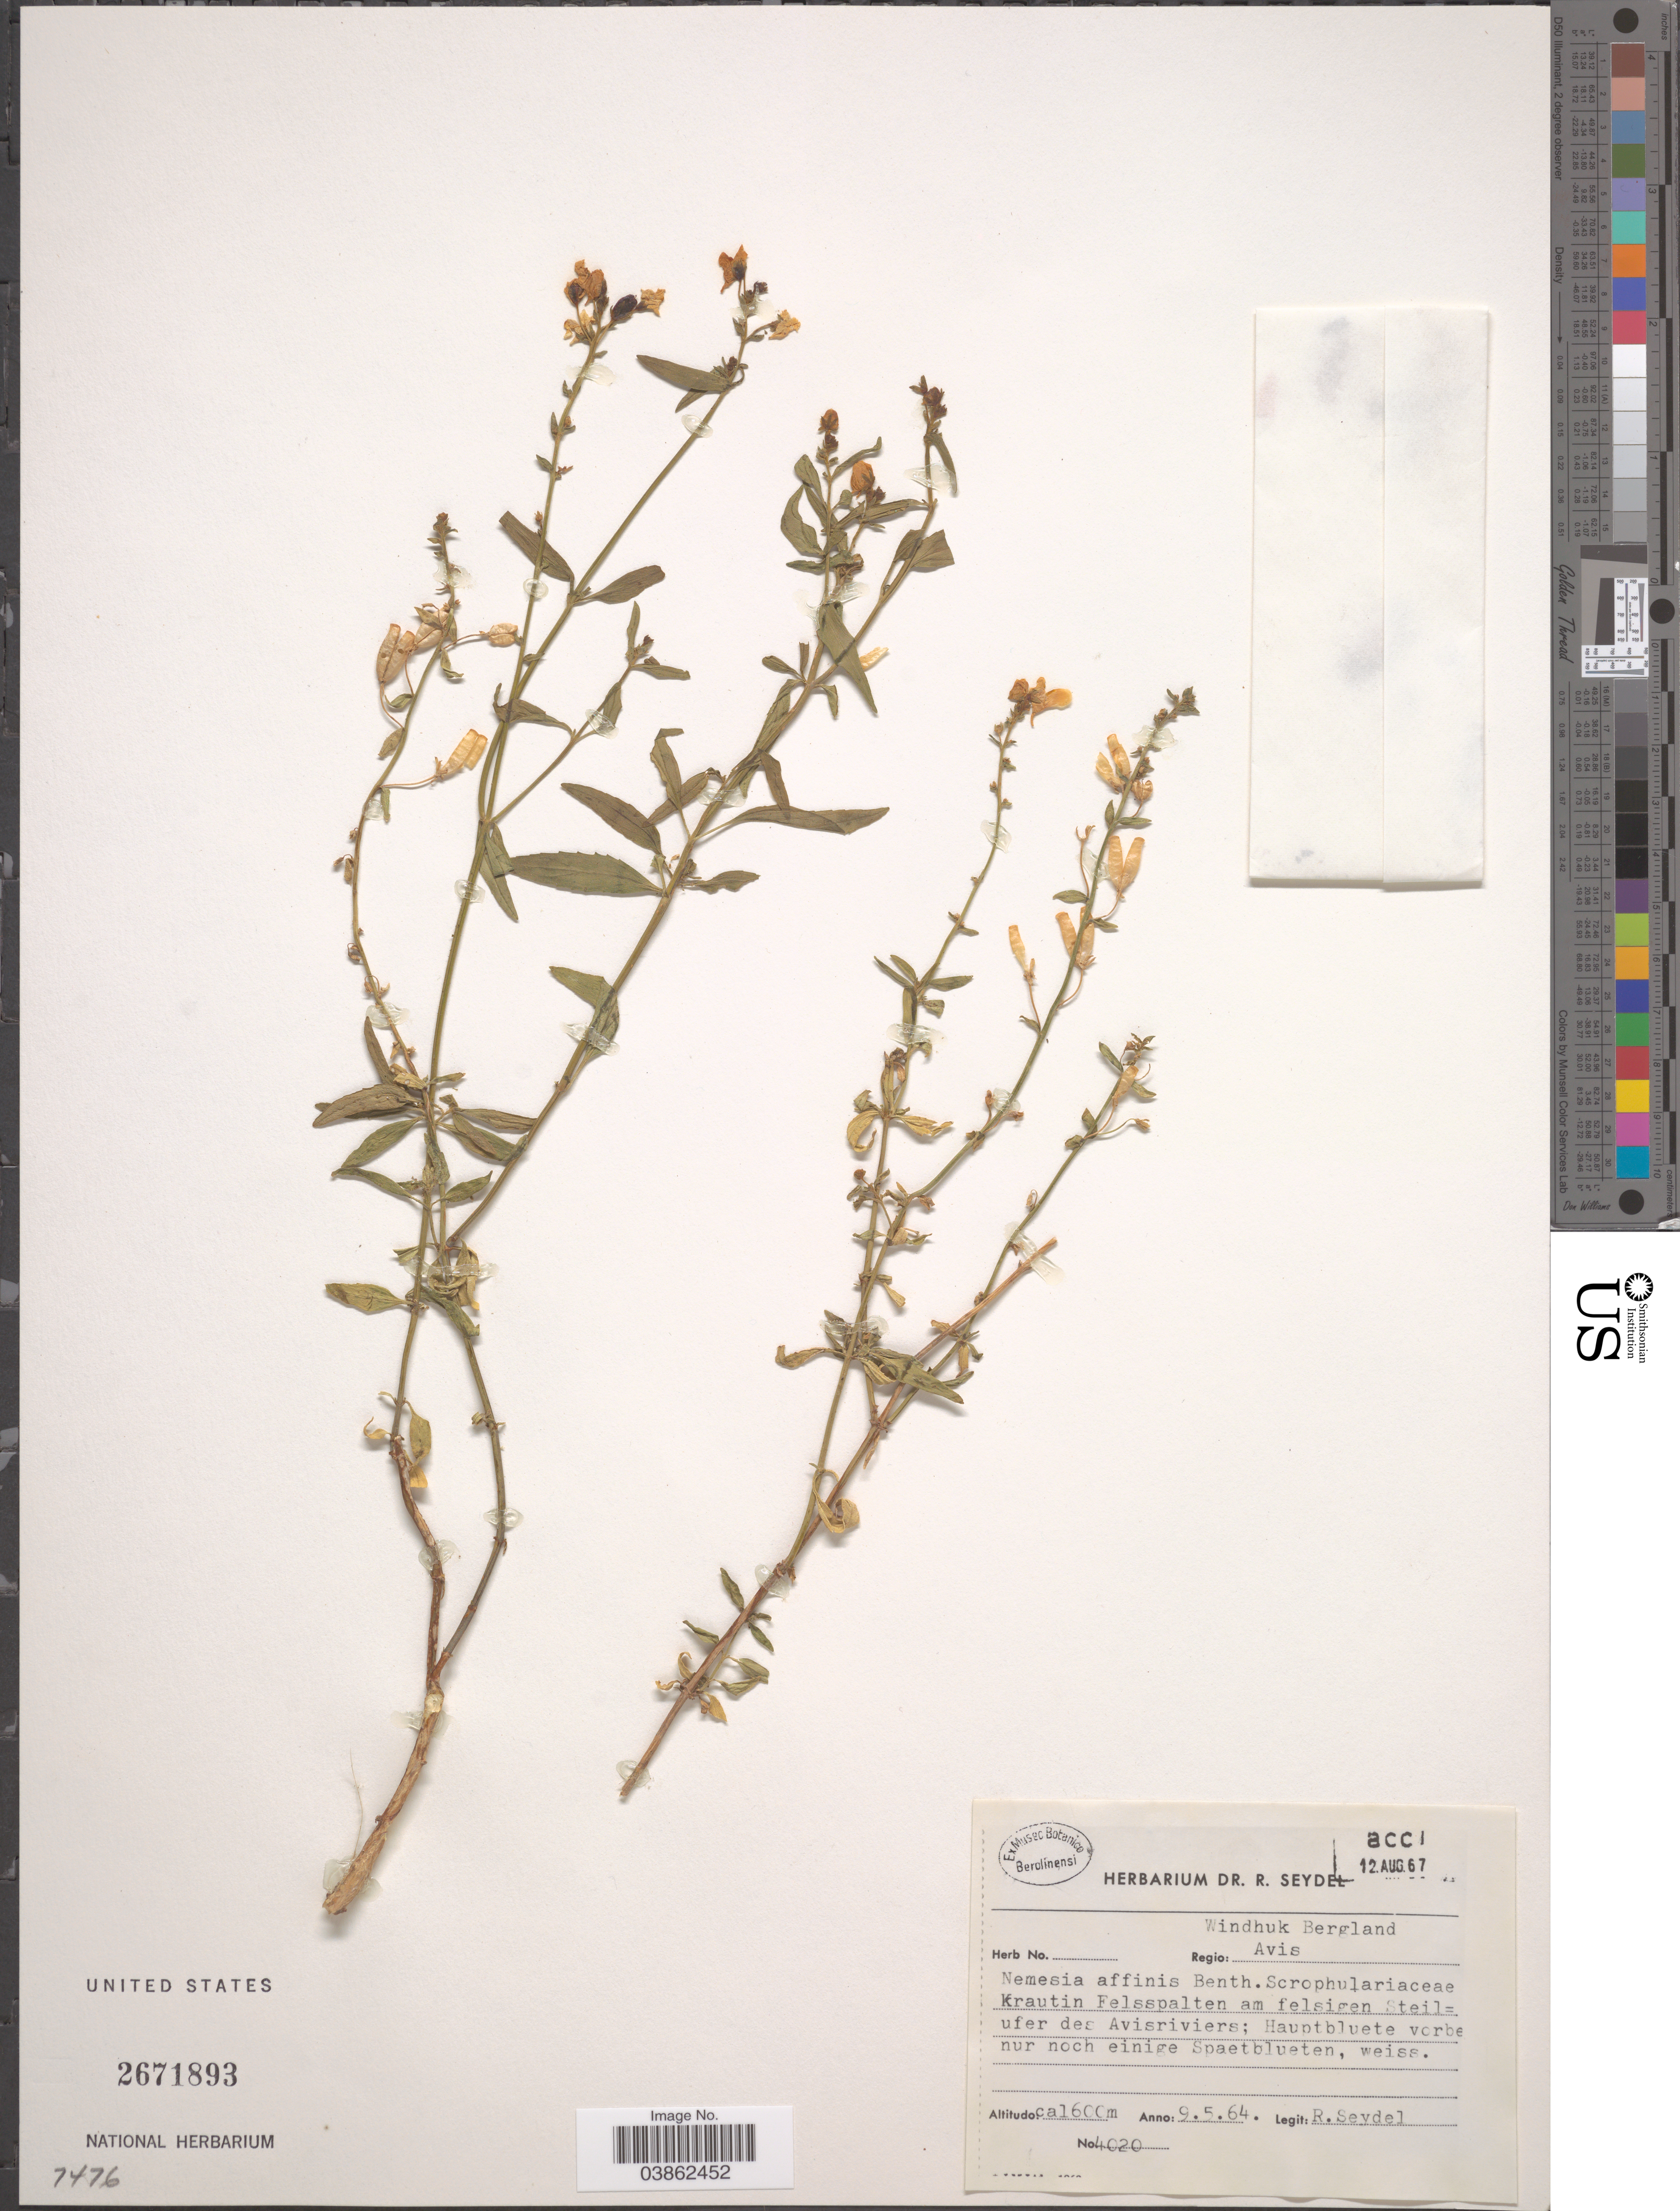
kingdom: Plantae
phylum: Tracheophyta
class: Magnoliopsida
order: Lamiales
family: Scrophulariaceae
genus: Nemesia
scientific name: Nemesia affinis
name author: Benth.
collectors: R. Seydel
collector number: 4020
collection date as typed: Transcribed d/m/y: 9/5/64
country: Namibia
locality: Regio Windhuk Bergland Avis. Krautin Felsspalten am felsigen Steil=ufer des Avisriviers.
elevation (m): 1600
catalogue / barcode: US 2671893